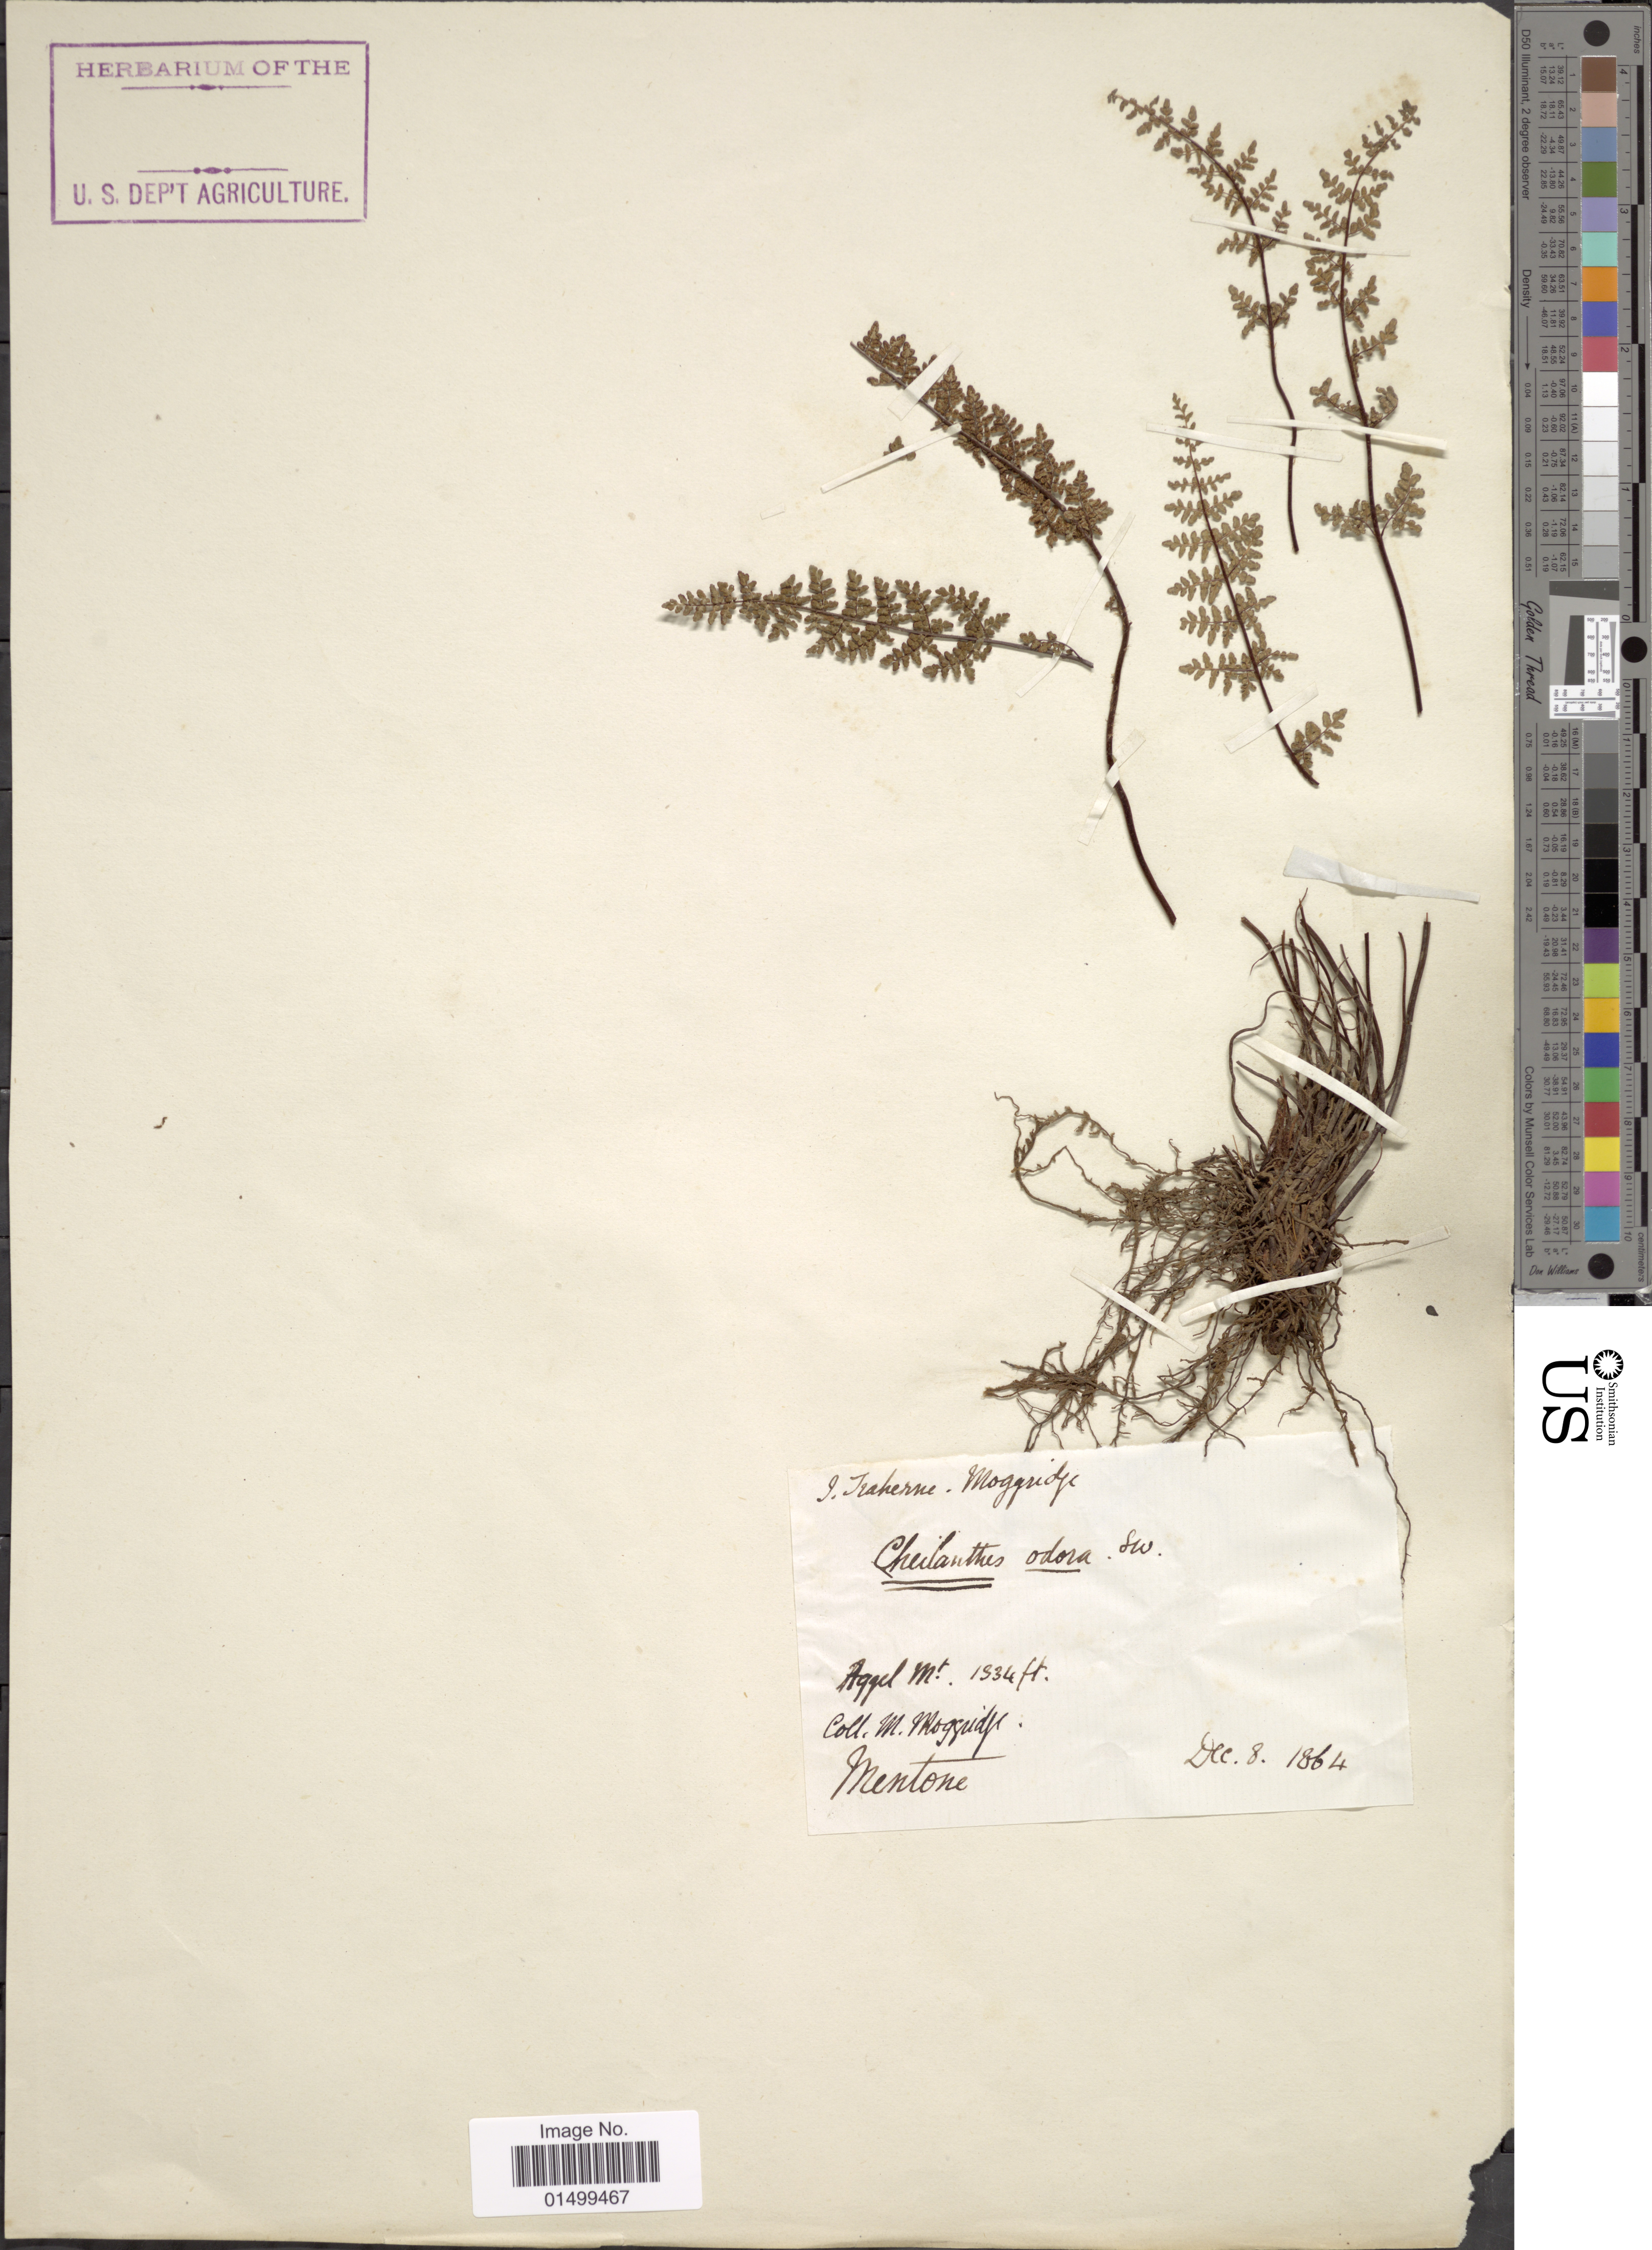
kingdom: Plantae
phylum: Tracheophyta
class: Polypodiopsida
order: Polypodiales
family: Pteridaceae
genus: Cheilanthes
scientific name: Cheilanthes pteridioides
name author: (Reichard) C. Chr.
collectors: M. Moggridge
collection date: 1864-12-08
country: France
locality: Aggel Mt., Mentone